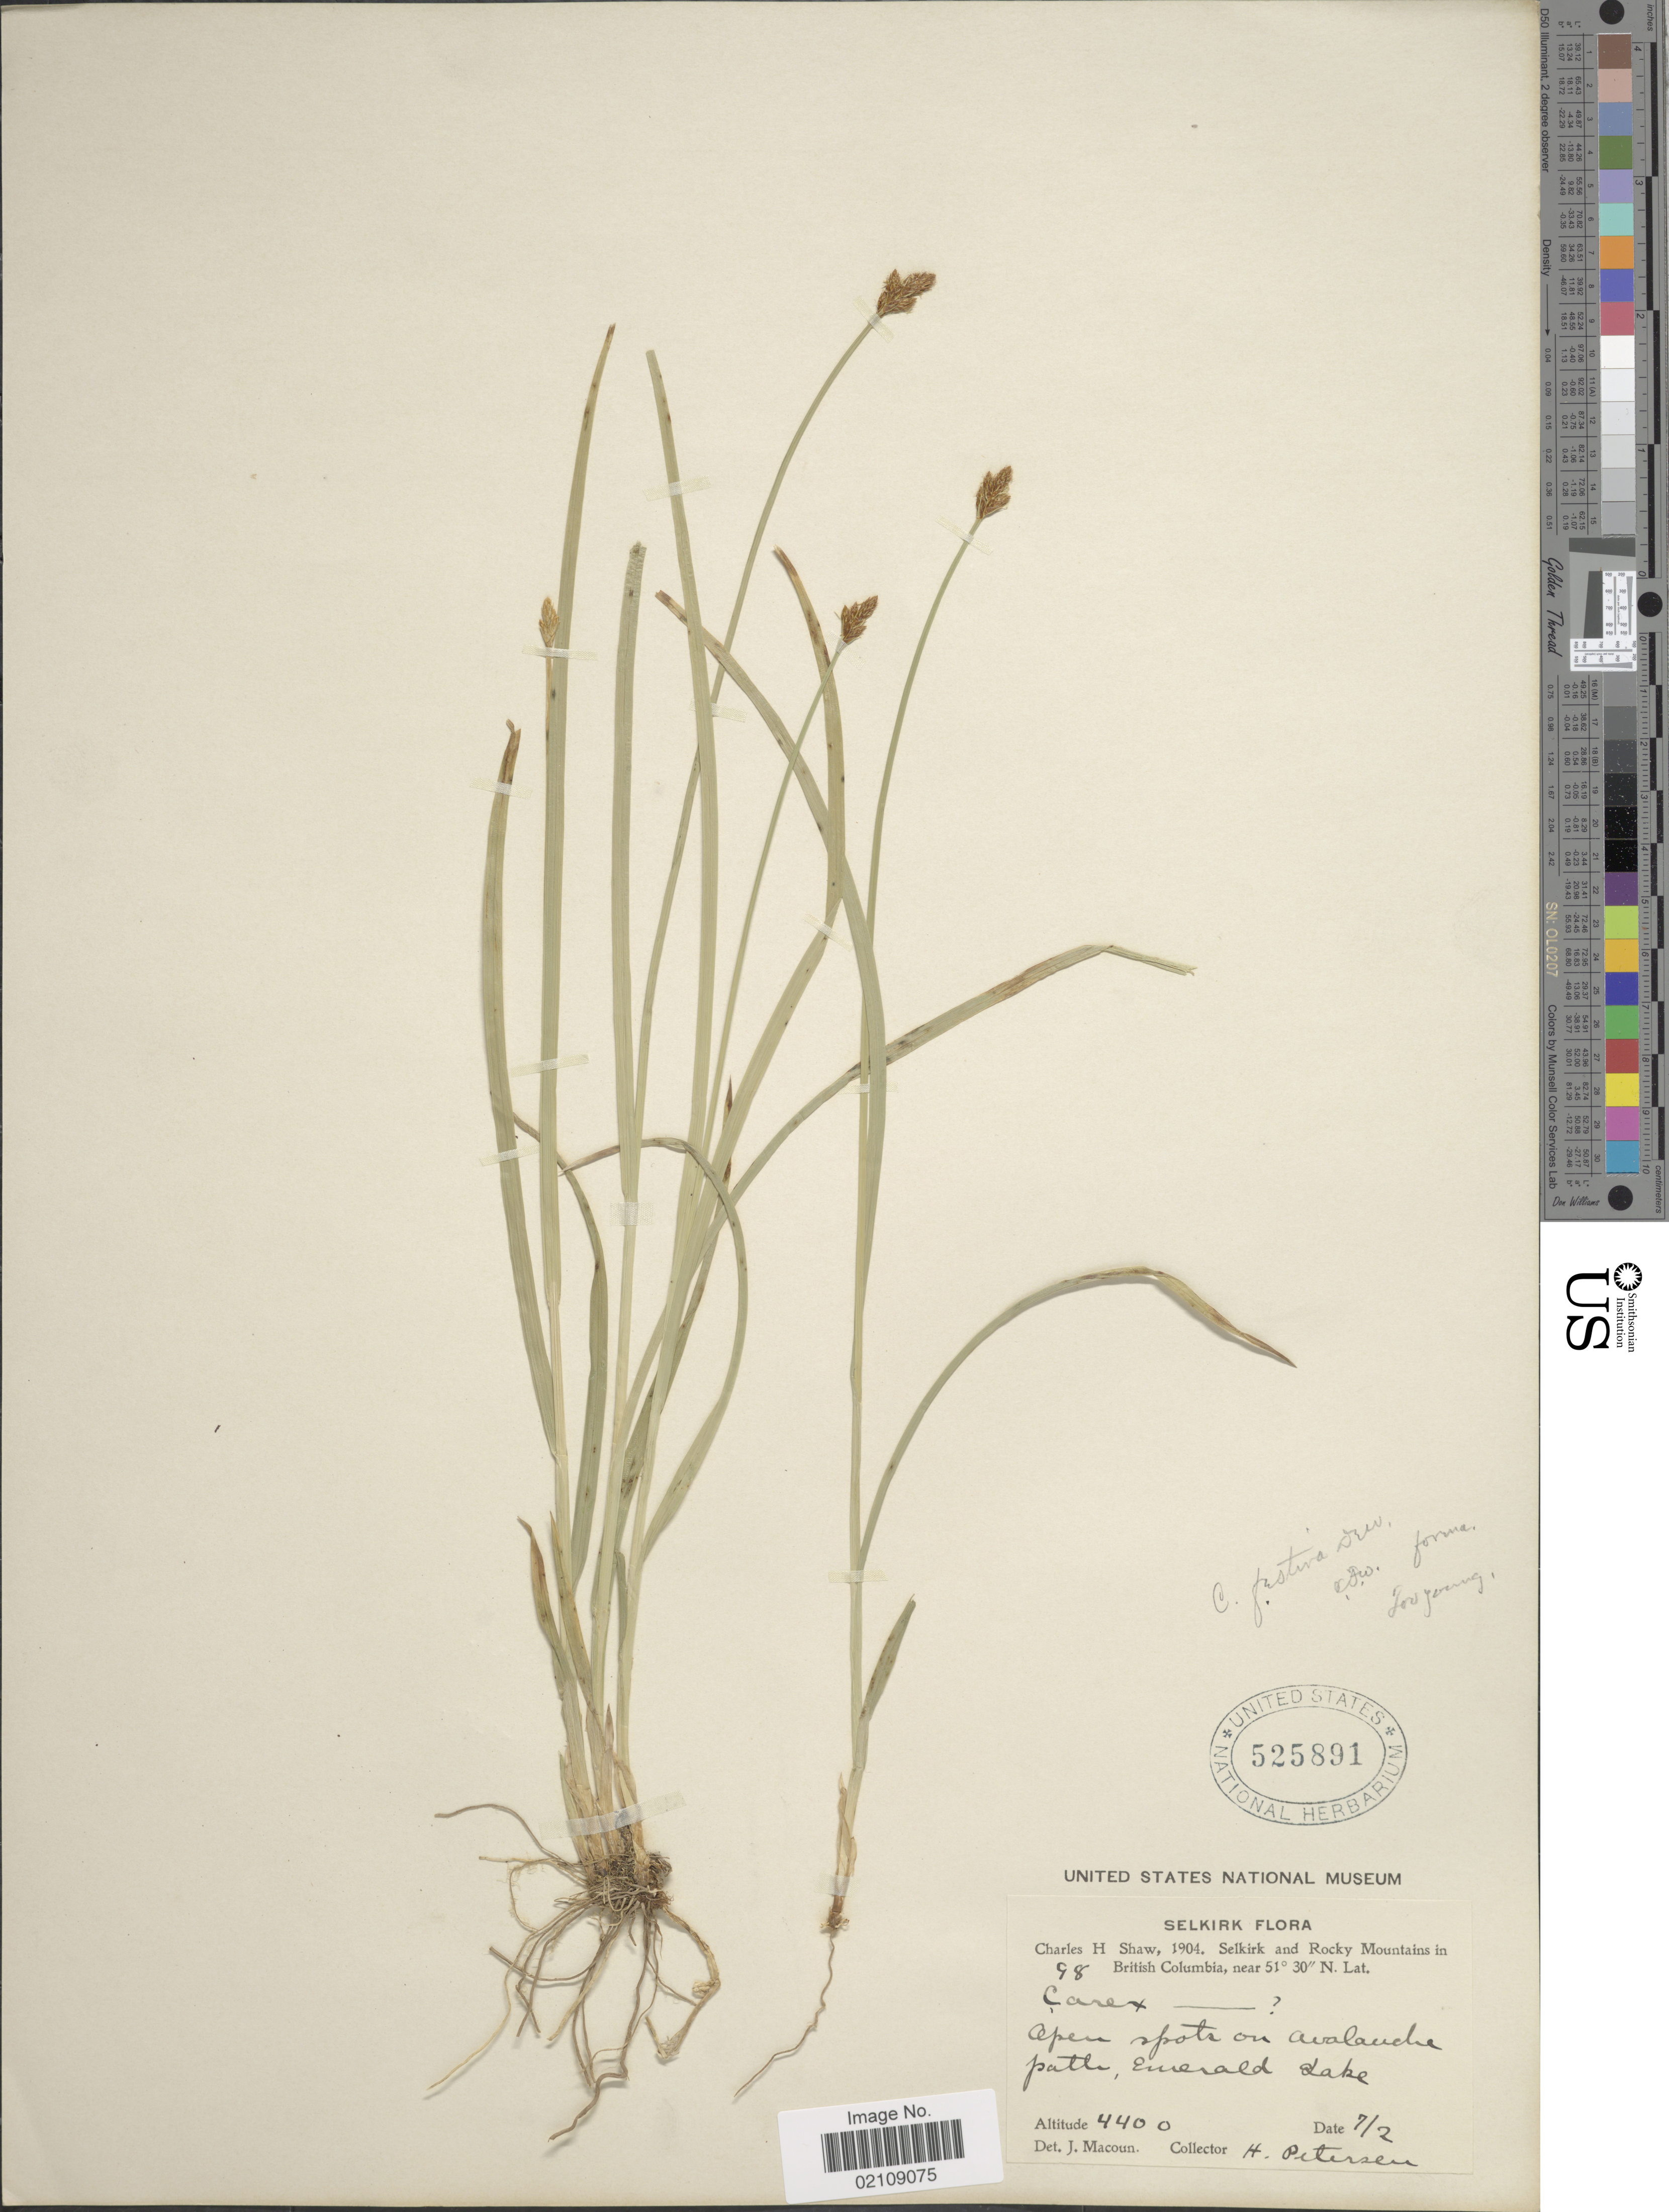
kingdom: Plantae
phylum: Tracheophyta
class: Liliopsida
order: Poales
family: Cyperaceae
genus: Carex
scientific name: Carex sp.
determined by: Strong, Mark T., (BOT), Smithsonian Institution - National Museum of Natural History (UNITED STATES)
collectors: H. Petersen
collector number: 98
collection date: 1904-07-02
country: Canada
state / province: British Columbia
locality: Selkirk and Rocky Mountains in British Columbia. Emerald Lake.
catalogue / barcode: US 525891